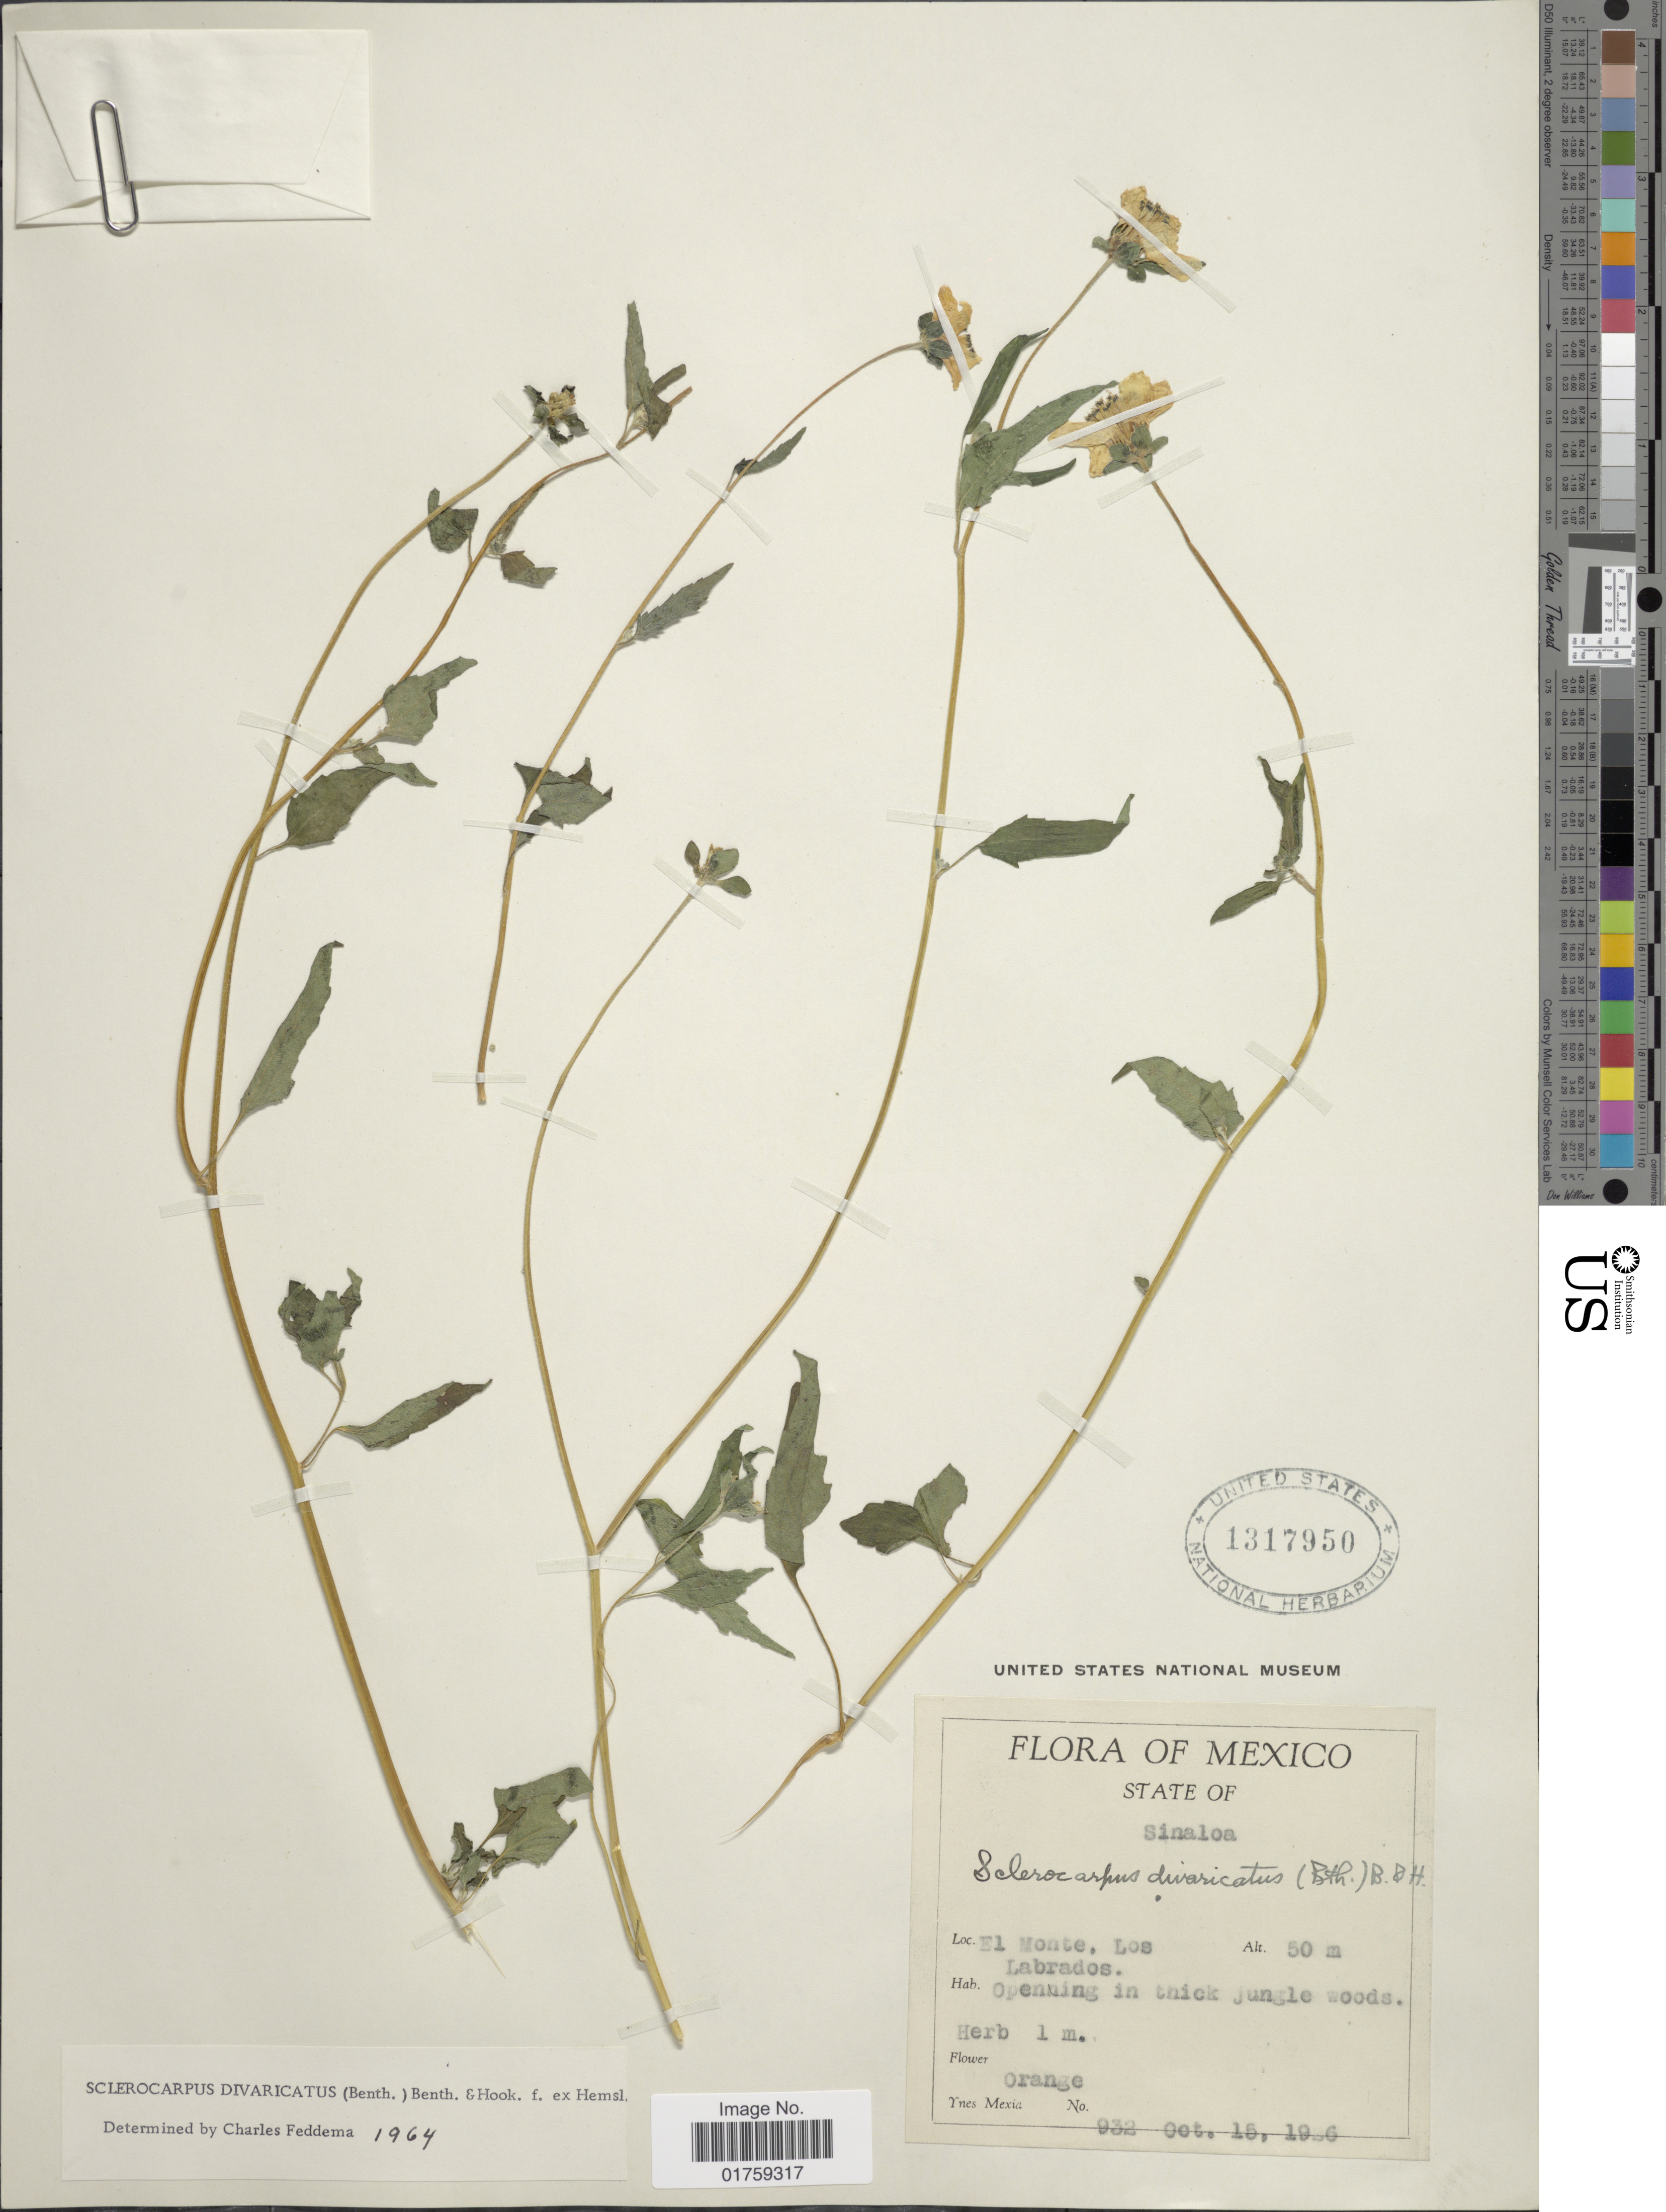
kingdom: Plantae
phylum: Tracheophyta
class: Magnoliopsida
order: Asterales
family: Asteraceae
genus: Sclerocarpus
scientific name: Sclerocarpus divaricatus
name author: (Benth.) Benth. & Hook. f. ex Hemsl.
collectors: Y. Mexia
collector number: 932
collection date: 1926-10-15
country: Mexico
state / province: Sinaloa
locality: State of Sinaloa. El Monte, Los Labrados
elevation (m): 50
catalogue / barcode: US 1317950